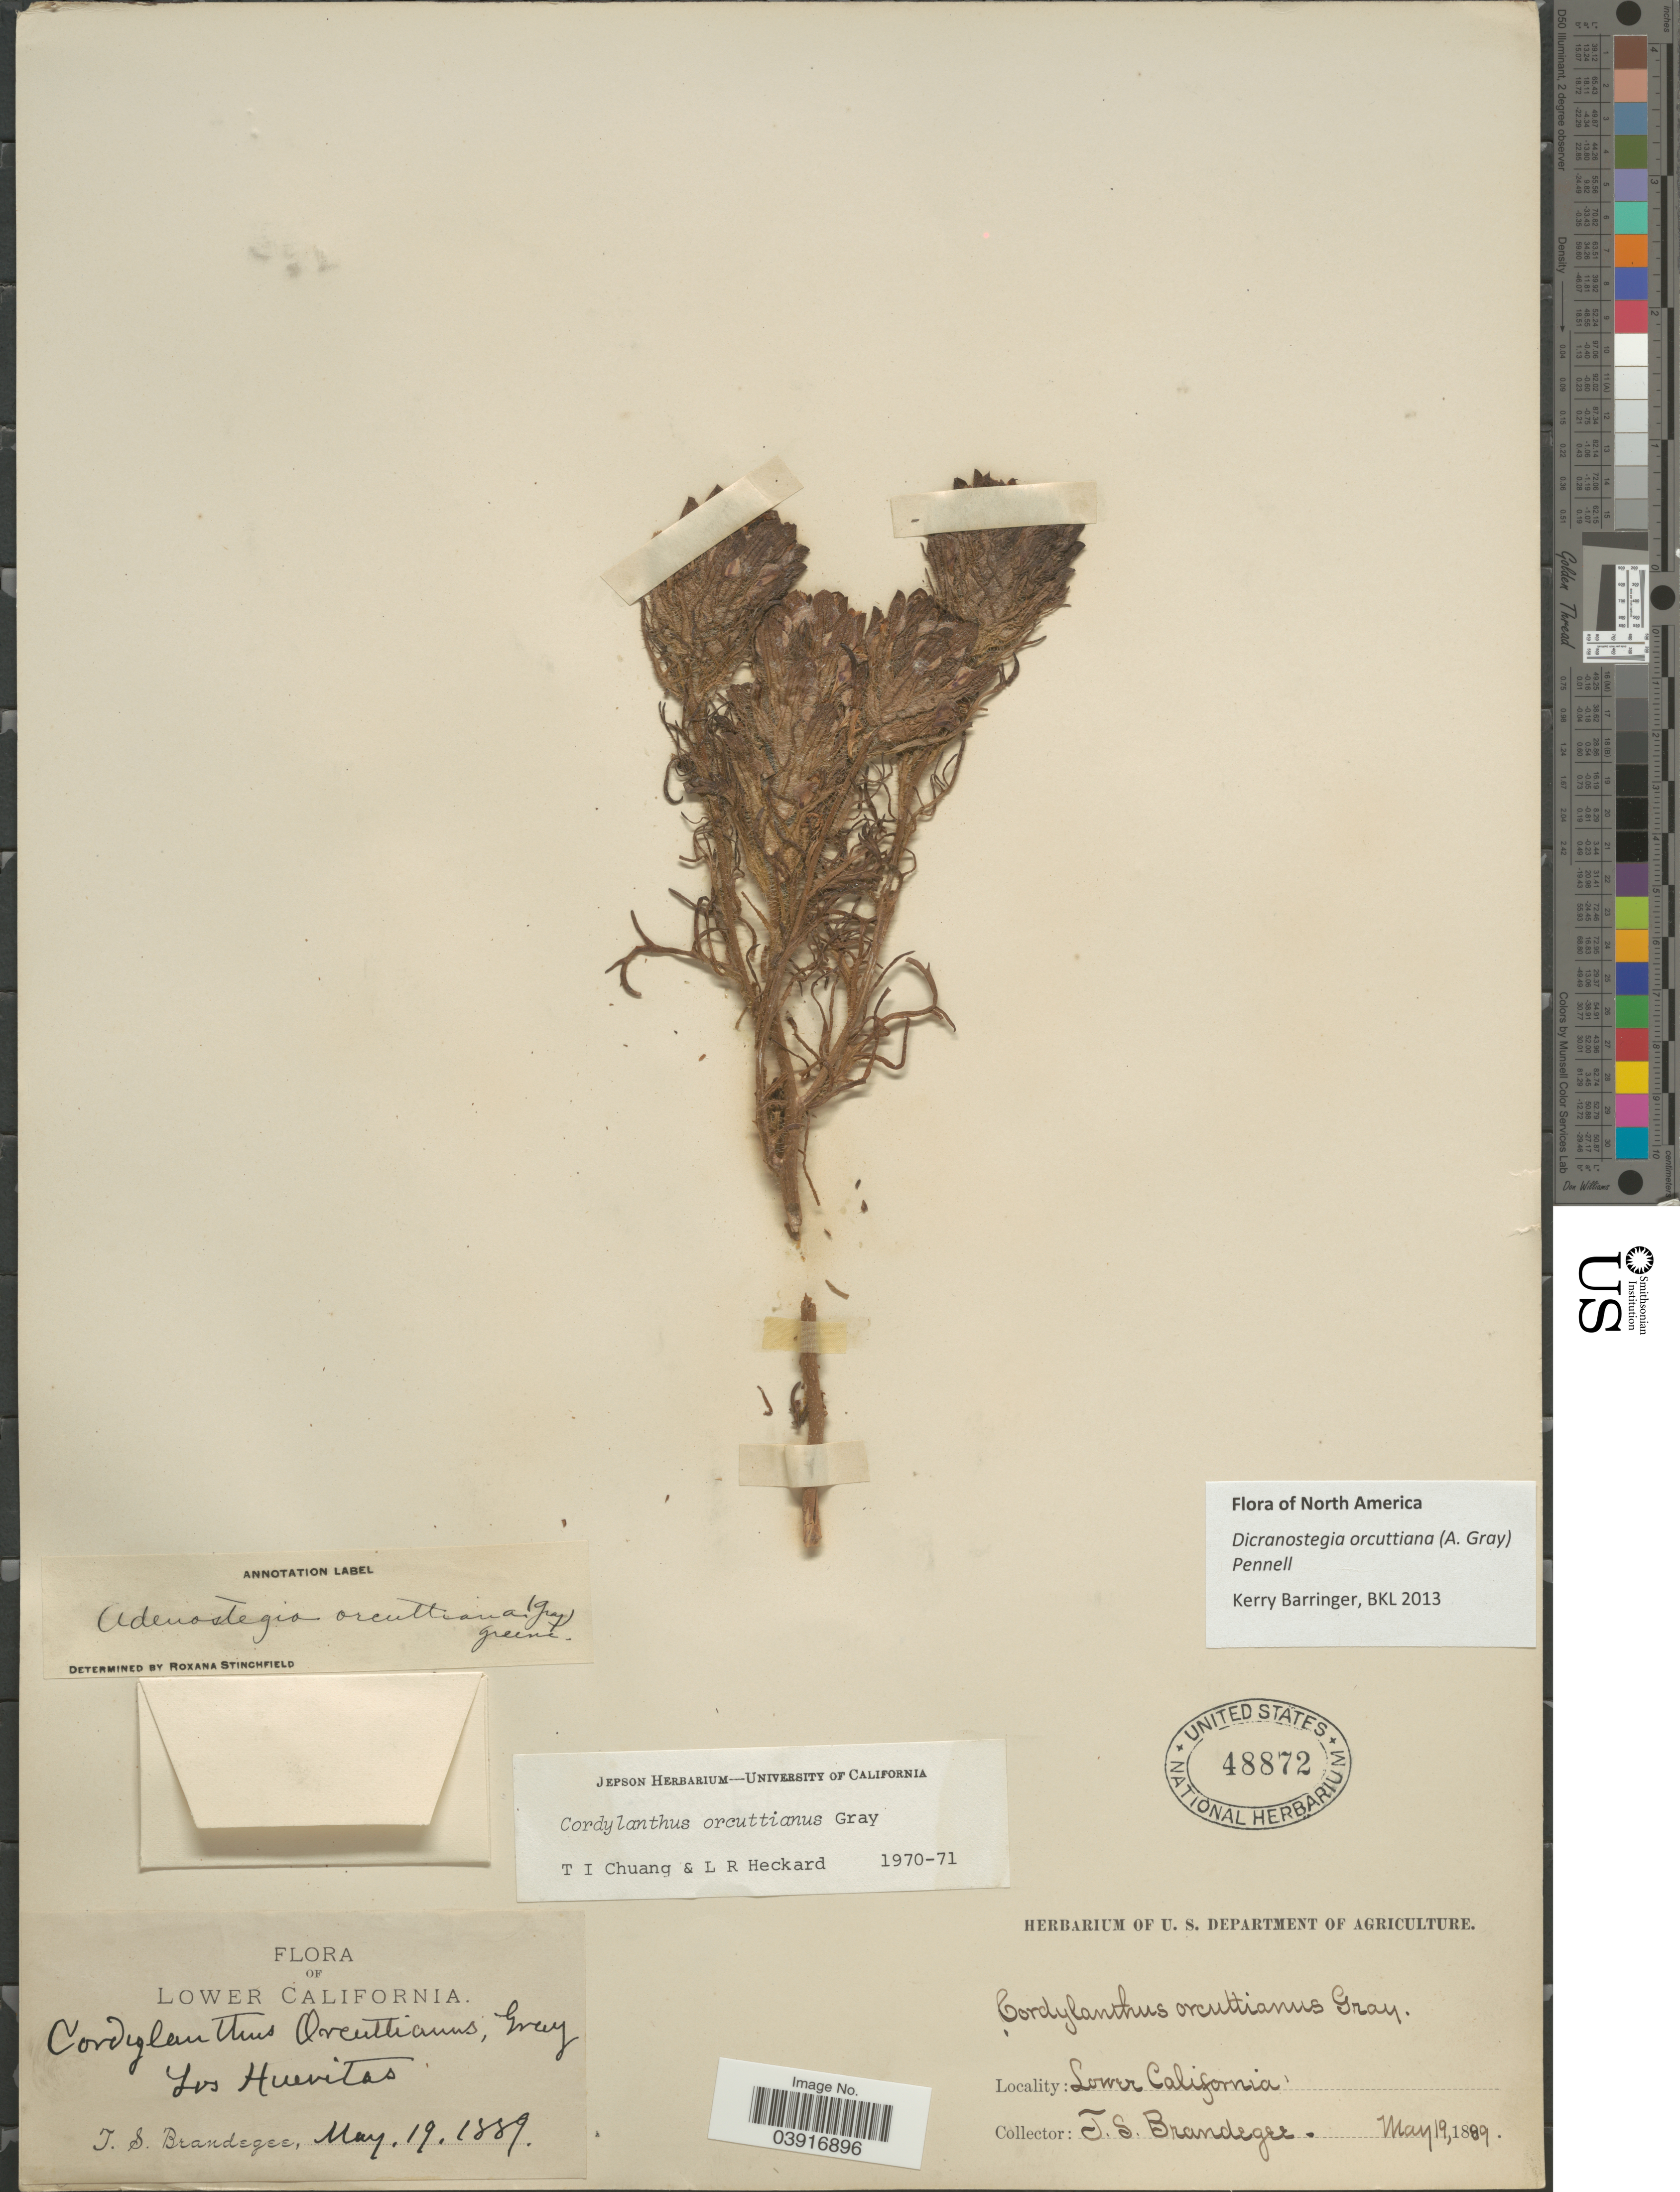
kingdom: Plantae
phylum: Tracheophyta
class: Magnoliopsida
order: Lamiales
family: Orobanchaceae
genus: Dicranostegia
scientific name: Dicranostegia orcuttiana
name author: (A. Gray) Pennell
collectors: T. S. Brandegee (herbarium)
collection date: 1889-05-19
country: Mexico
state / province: Baja California Sur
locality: Lower California. Los Huevitos.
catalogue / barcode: US 48872